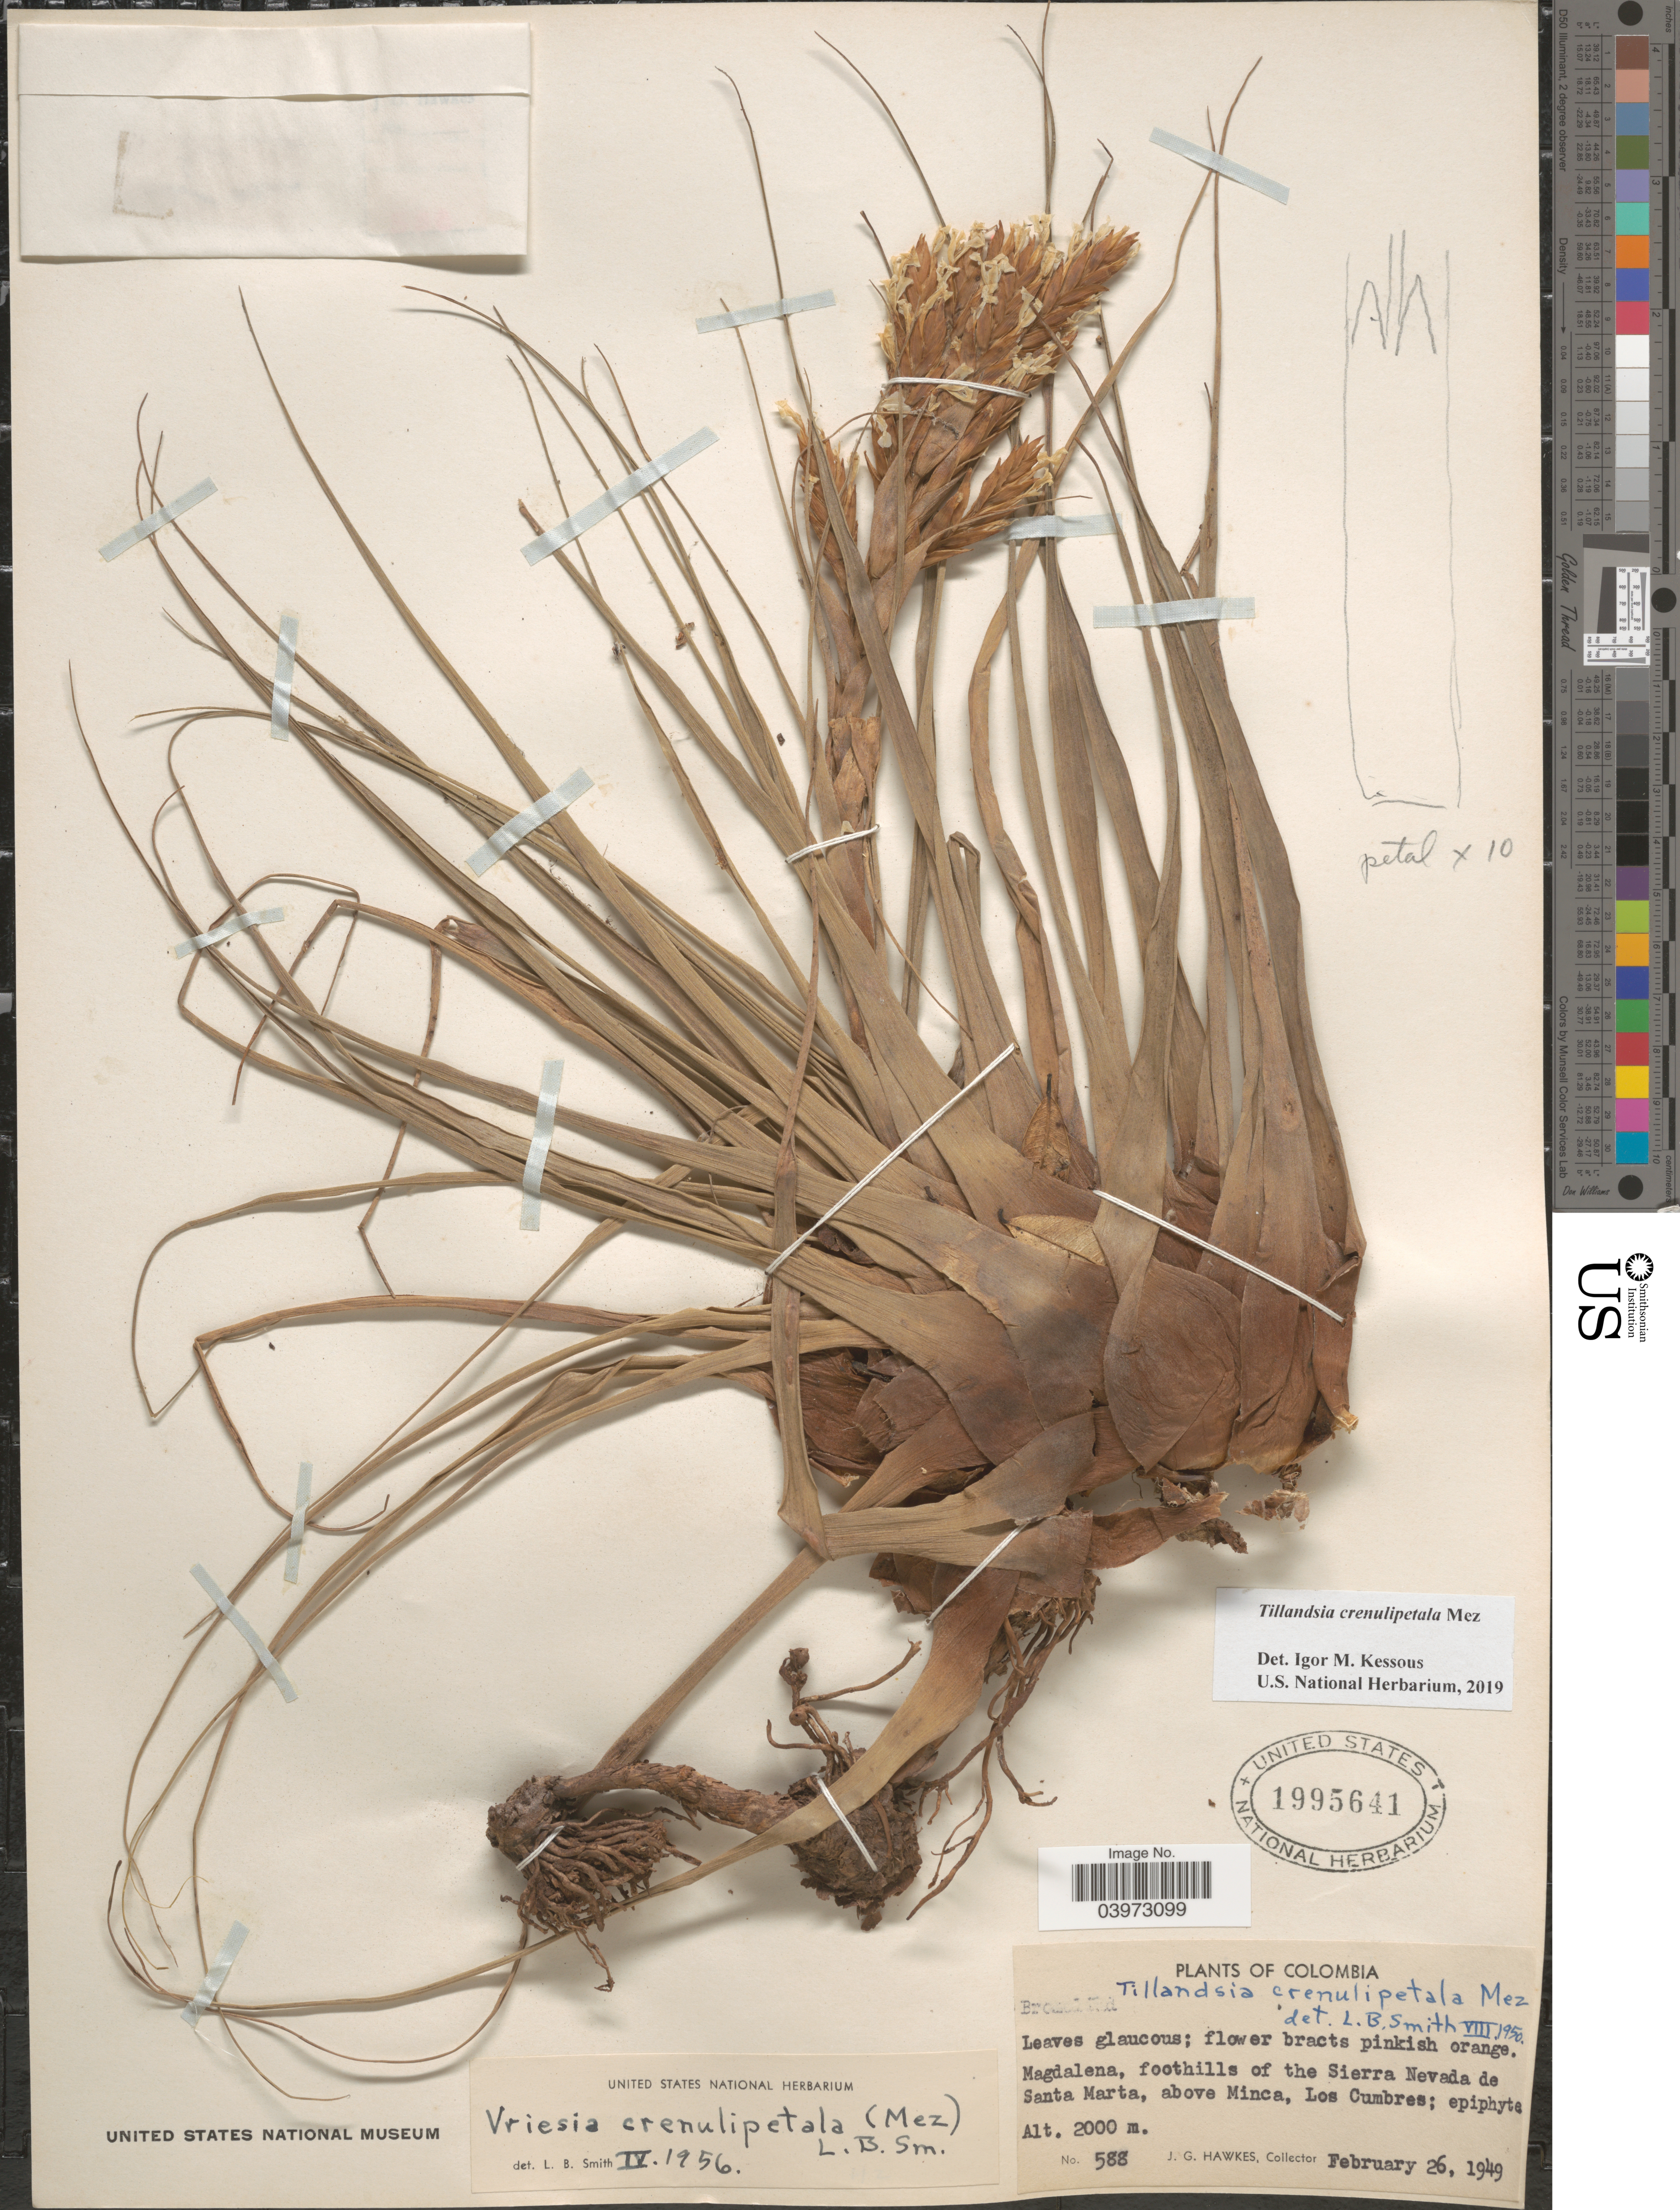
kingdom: Plantae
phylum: Tracheophyta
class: Liliopsida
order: Poales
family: Bromeliaceae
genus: Tillandsia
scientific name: Tillandsia crenulipetala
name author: Mez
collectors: J. Hawkes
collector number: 588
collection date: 1949-02-26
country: Colombia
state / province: Magdalena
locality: Foothills of the Sierra Nevada de Santa Marta, above Minca, Los Cumbres.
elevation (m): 2000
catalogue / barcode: US 1995641